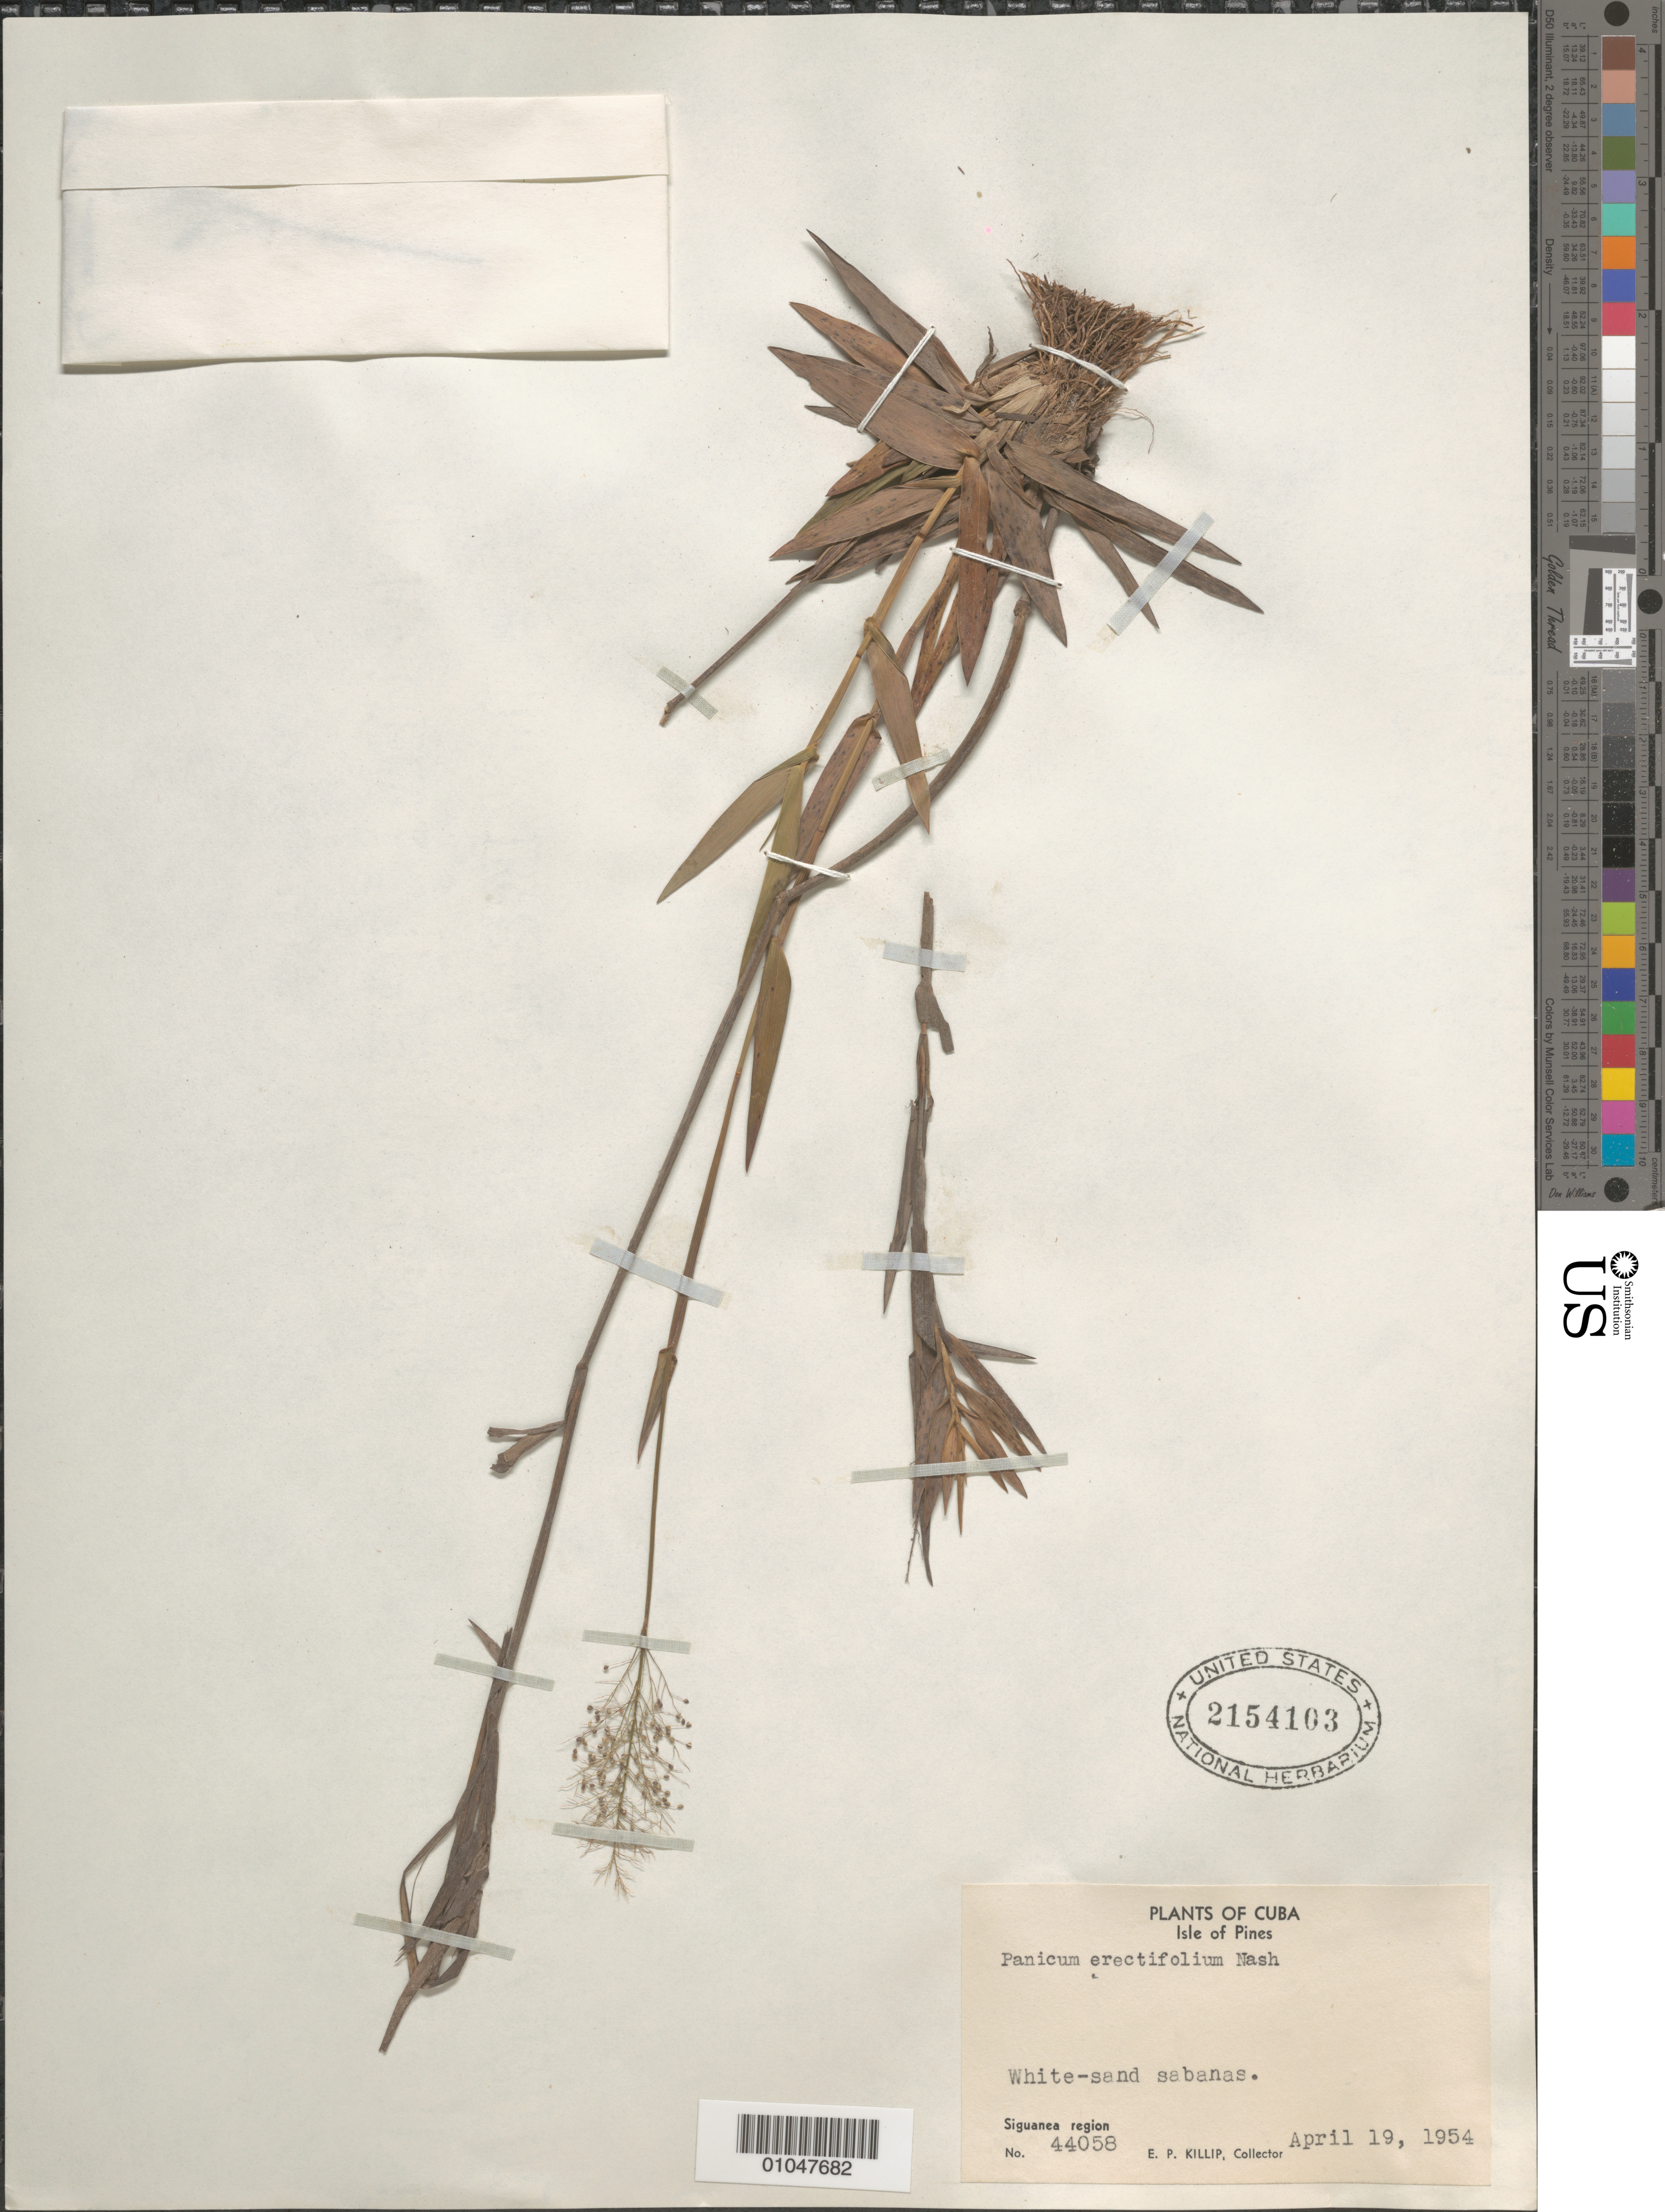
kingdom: Plantae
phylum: Tracheophyta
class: Liliopsida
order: Poales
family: Poaceae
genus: Panicum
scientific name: Panicum erectifolium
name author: Nash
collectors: E. P. Killip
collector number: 44058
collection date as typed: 19 Apr 1954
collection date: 1954-04-19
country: Cuba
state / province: Isla de la Juventud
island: Isla de la Juventud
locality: Siguanea region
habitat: White-sand savannas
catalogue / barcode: US 2154103